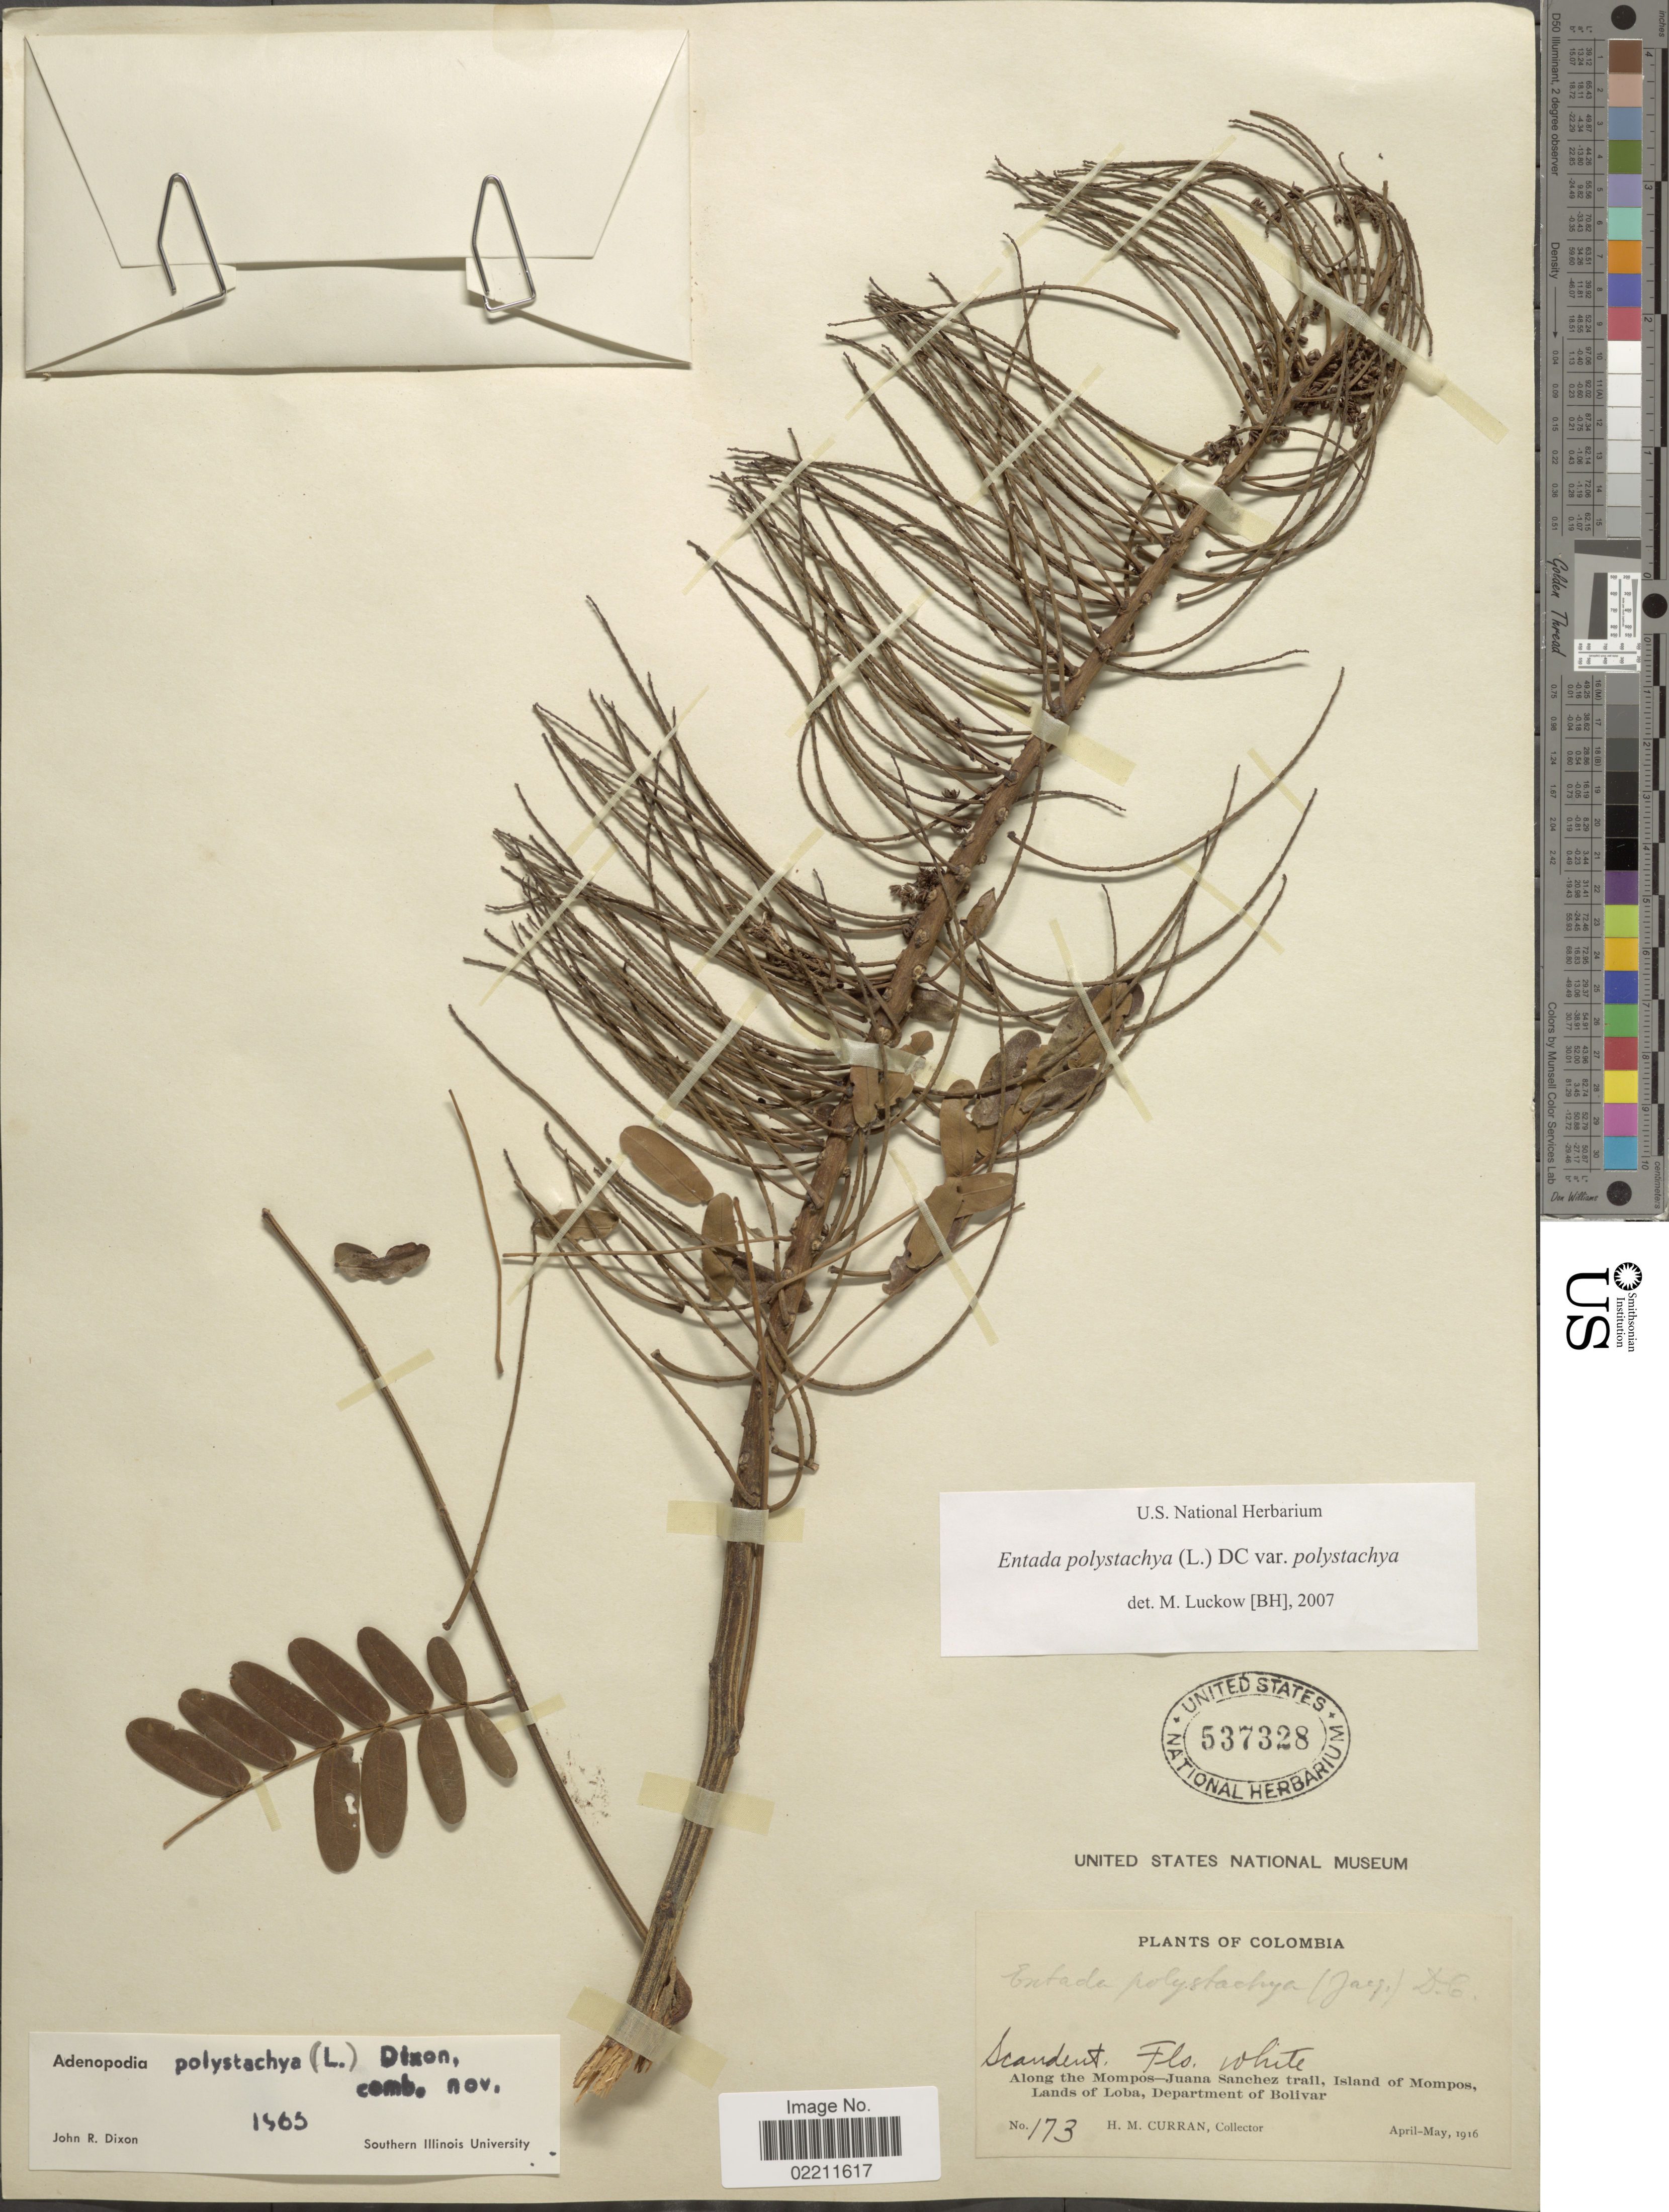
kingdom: Plantae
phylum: Tracheophyta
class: Magnoliopsida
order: Fabales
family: Fabaceae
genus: Entada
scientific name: Entada polystachya var. polystachya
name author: (L.) DC.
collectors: H. M. Curran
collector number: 173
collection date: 1916-04/1916-05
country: Colombia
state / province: Bolívar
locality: Along the Mompos - Juana Sanchez trail, Island of Mompos Lands of Loba, Department of Bolivar.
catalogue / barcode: US 537328